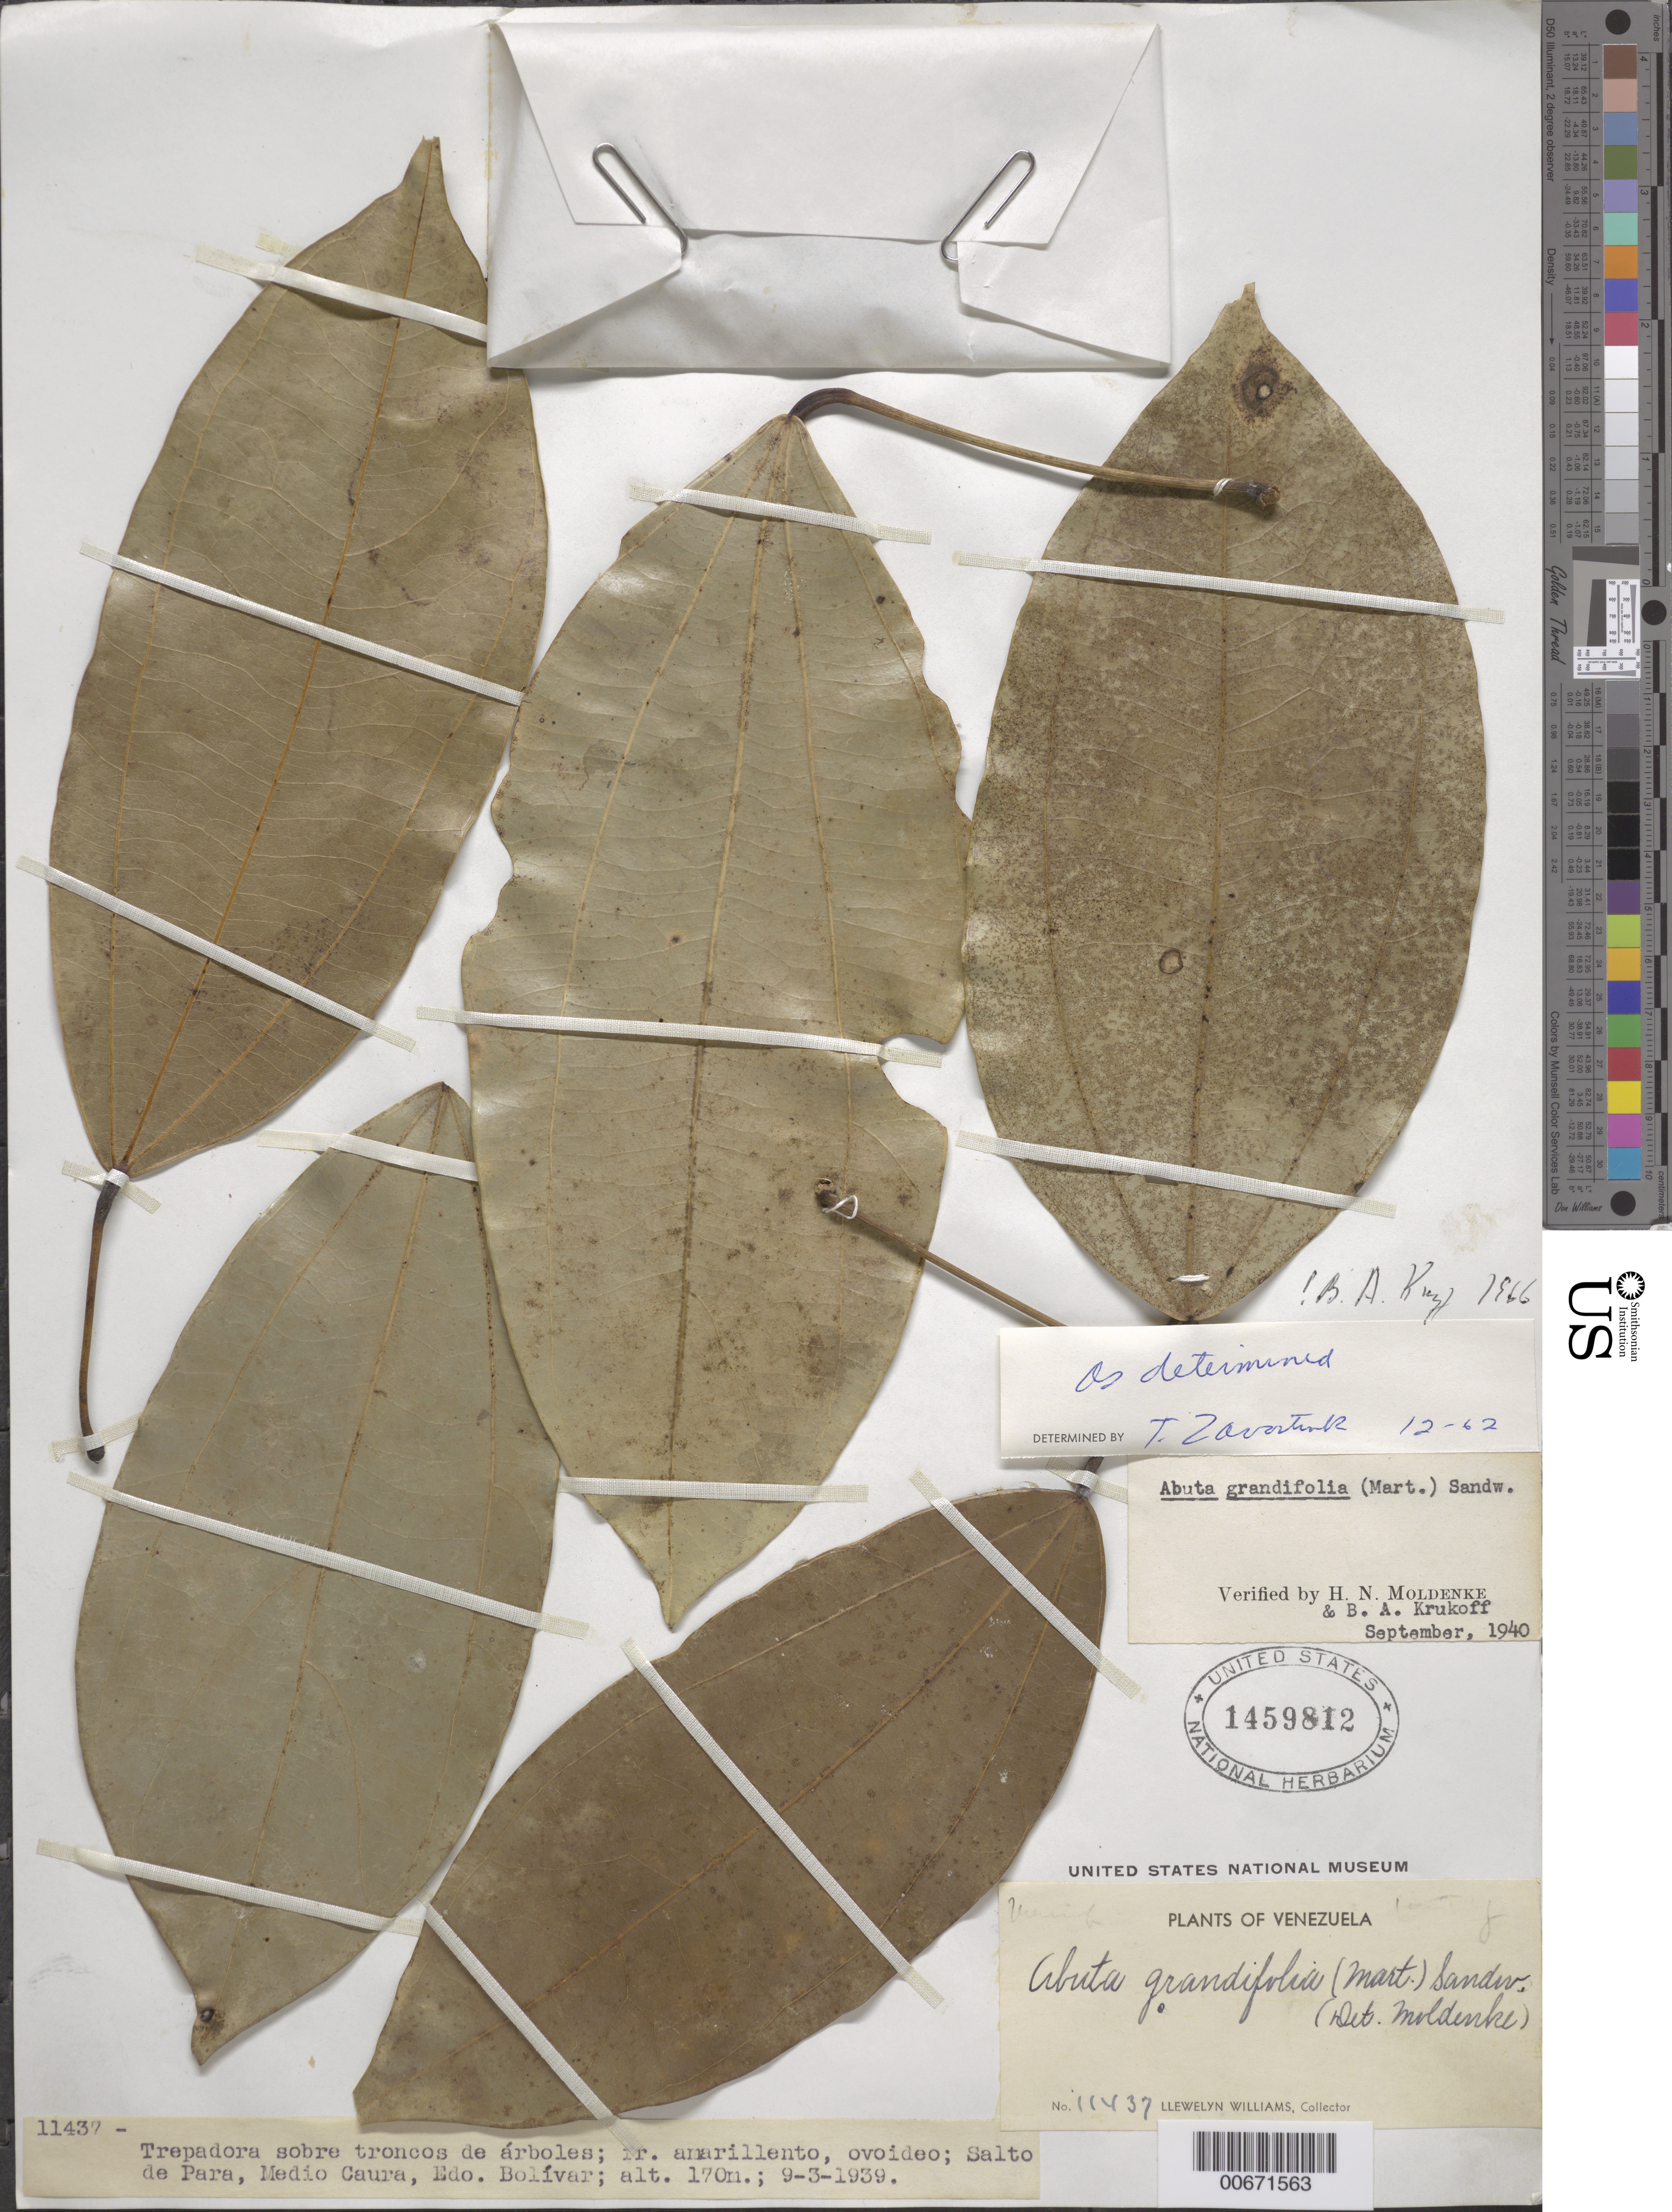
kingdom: Plantae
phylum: Tracheophyta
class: Magnoliopsida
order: Ranunculales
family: Menispermaceae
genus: Abuta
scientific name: Abuta grandifolia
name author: (Mart.) Sandwith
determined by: Krukoff, B. A.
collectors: Ll. Williams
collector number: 11437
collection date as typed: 9-Mar-39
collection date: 1939-03-09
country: Venezuela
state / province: Bolívar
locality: Salto de Para, Medio Caura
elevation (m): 170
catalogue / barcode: US 1459812